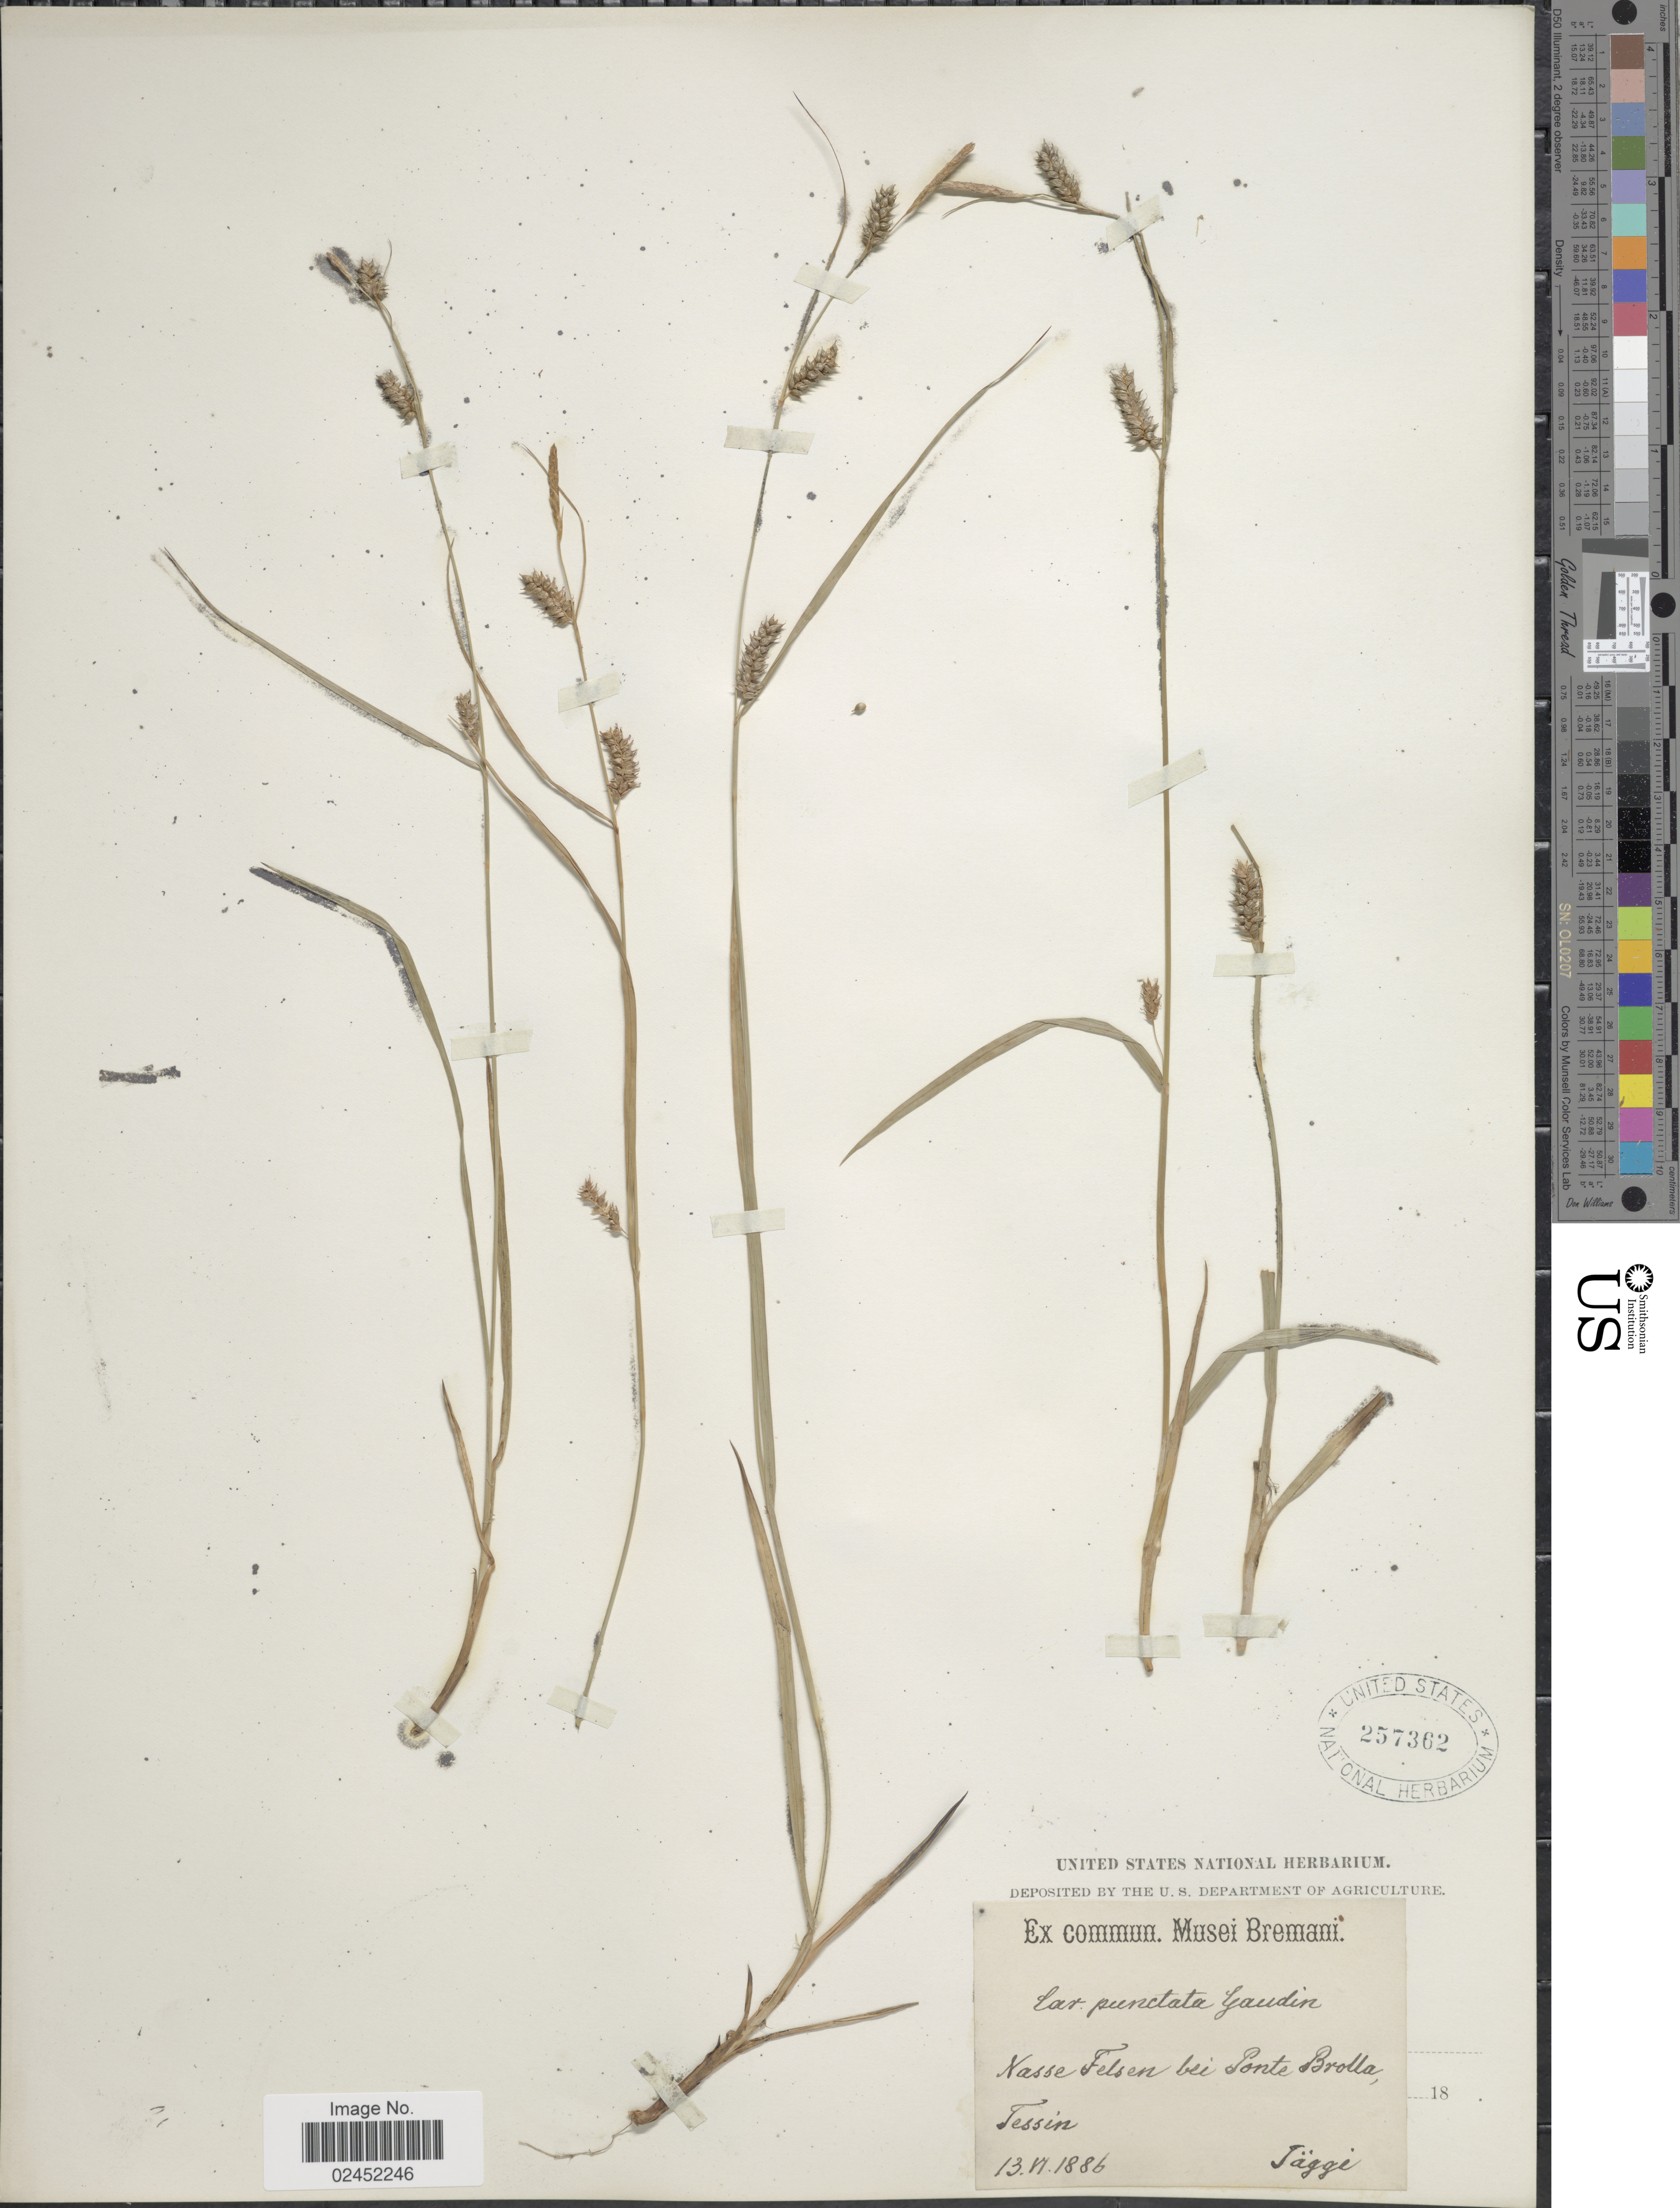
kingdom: Plantae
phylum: Tracheophyta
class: Liliopsida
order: Poales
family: Cyperaceae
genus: Carex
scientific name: Carex punctata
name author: Gaudin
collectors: Jaggi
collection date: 1886-06-13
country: Switzerland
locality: Nasse Felsen bei Ponte Brolla, Tessin.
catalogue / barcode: US 257362